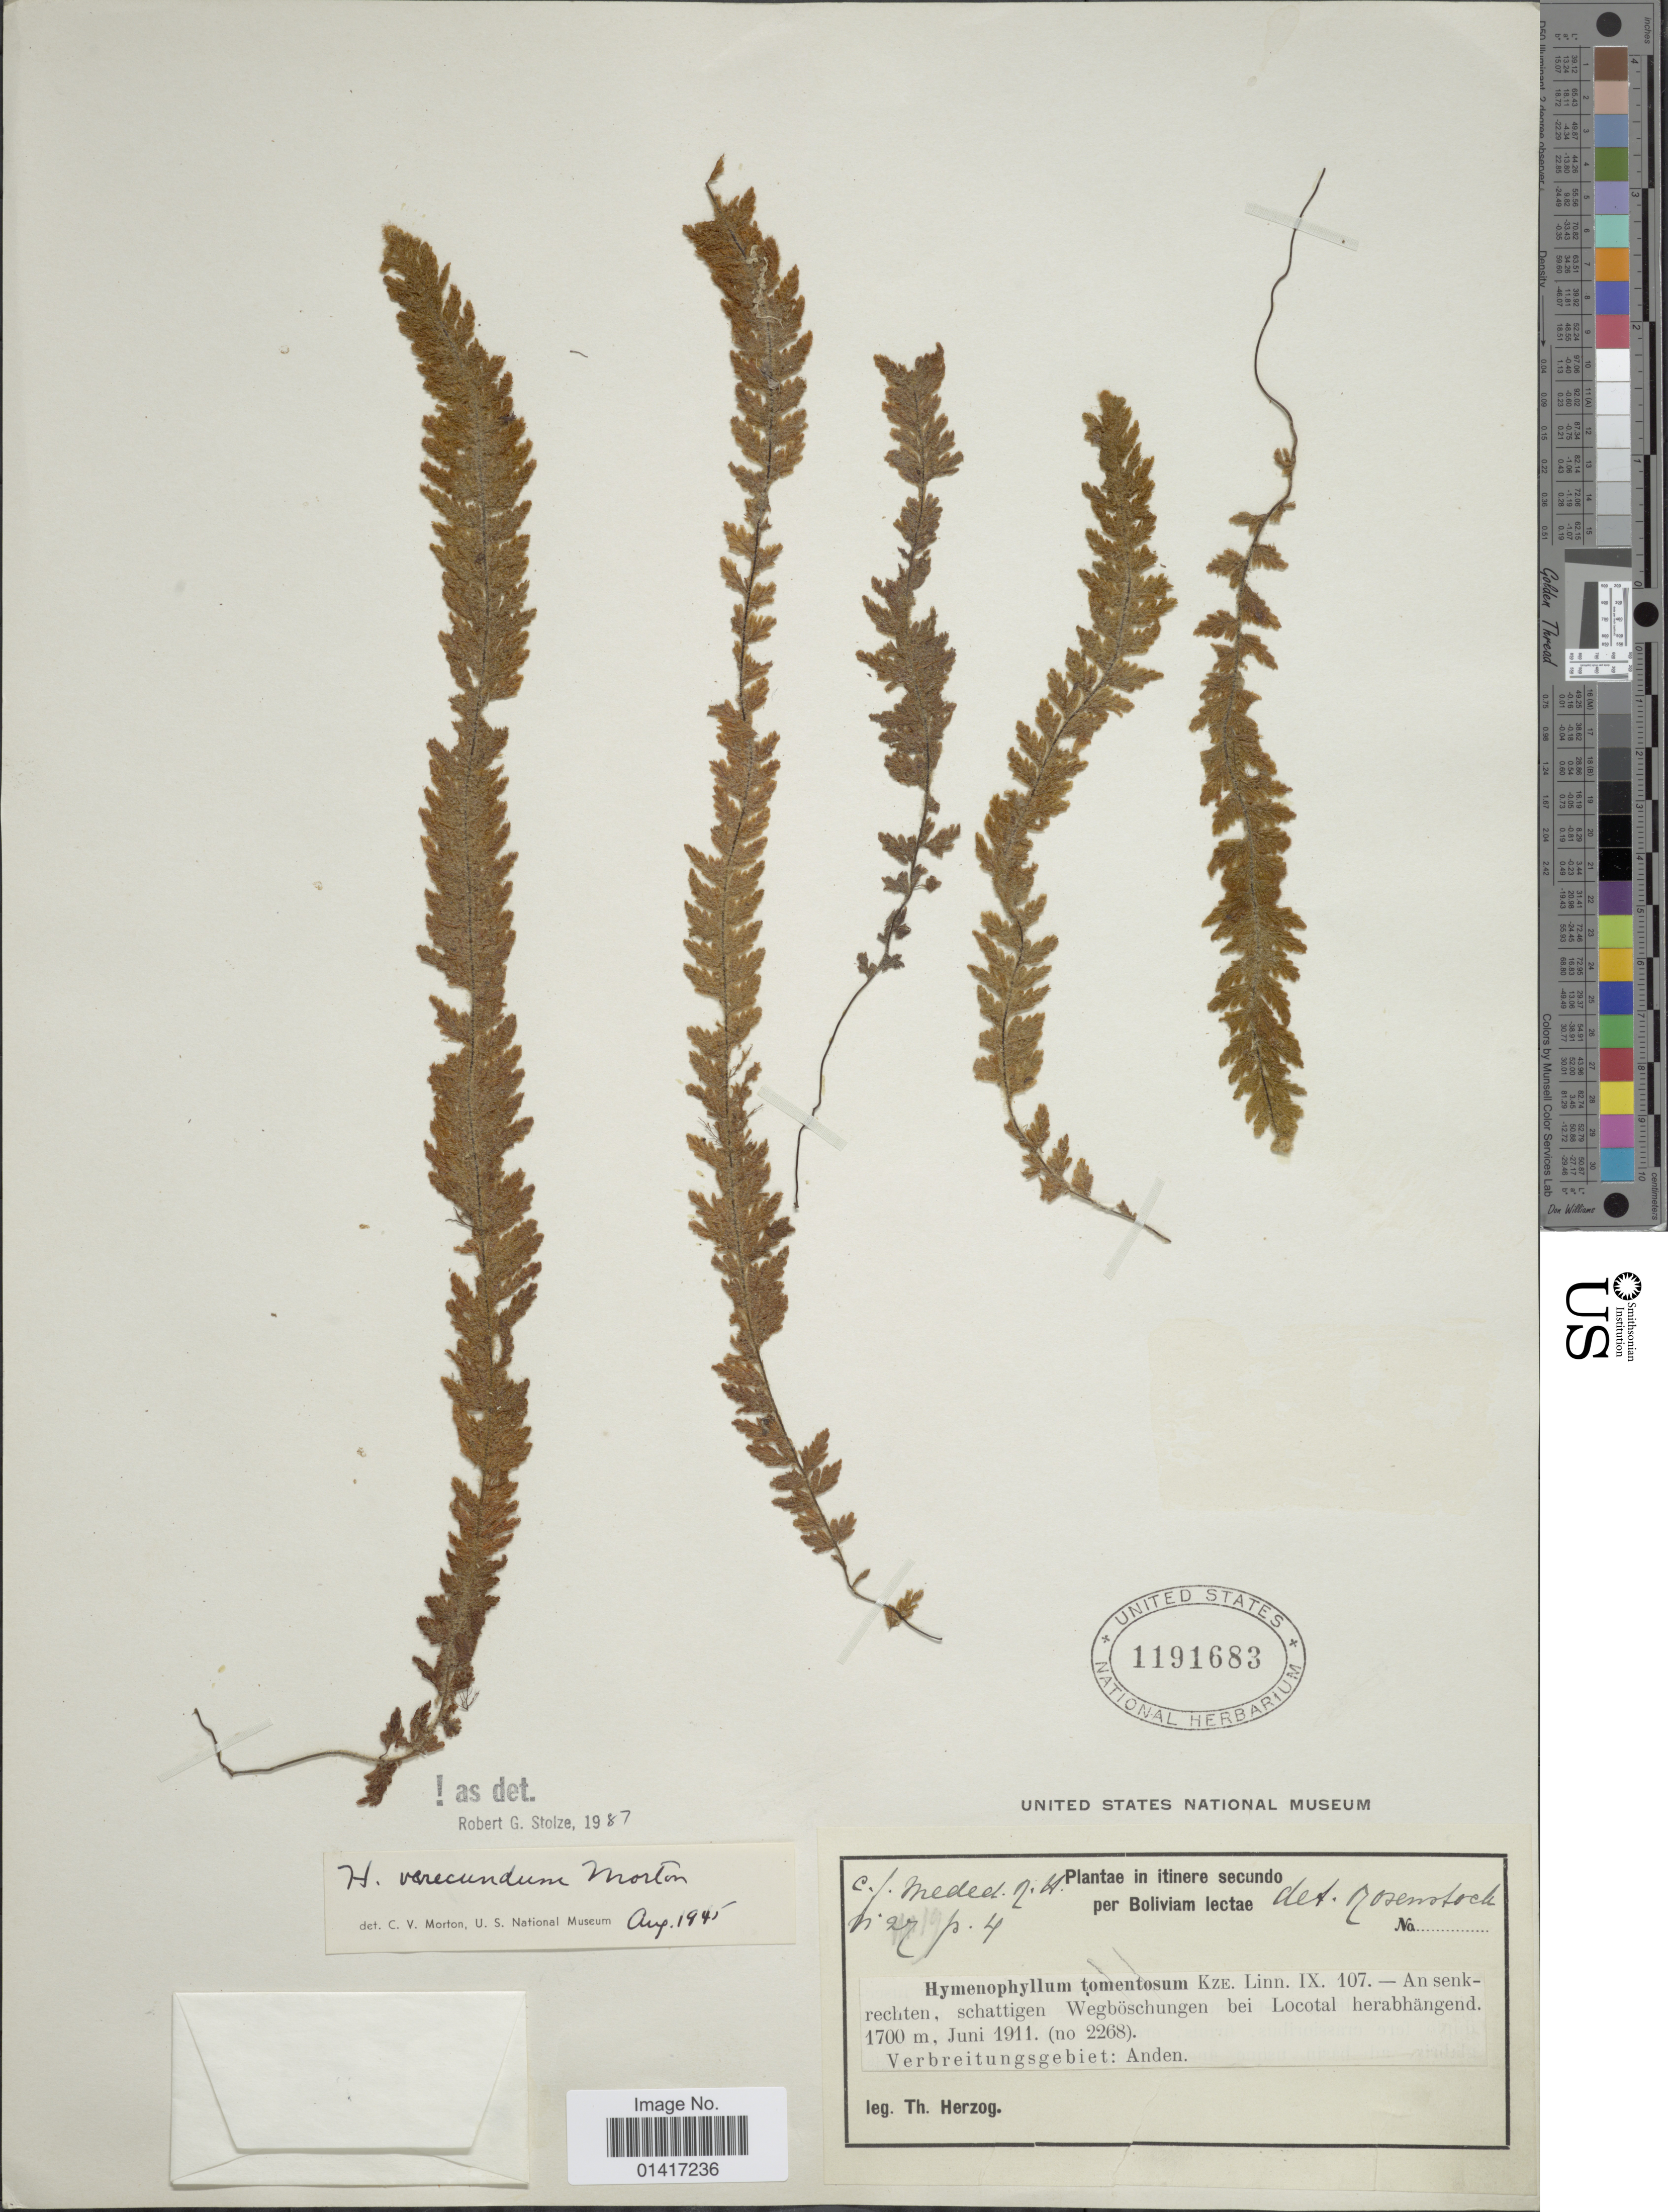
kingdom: Plantae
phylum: Tracheophyta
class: Polypodiopsida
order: Hymenophyllales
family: Hymenophyllaceae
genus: Hymenophyllum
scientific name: Hymenophyllum verecundum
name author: C.V. Morton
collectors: T. K. J. Herzog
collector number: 2268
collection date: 1911-06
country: Bolivia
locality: An senk rechten, schattigen Wegböschungen bei Locotal herabhängend.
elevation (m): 1700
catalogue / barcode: US 1191683